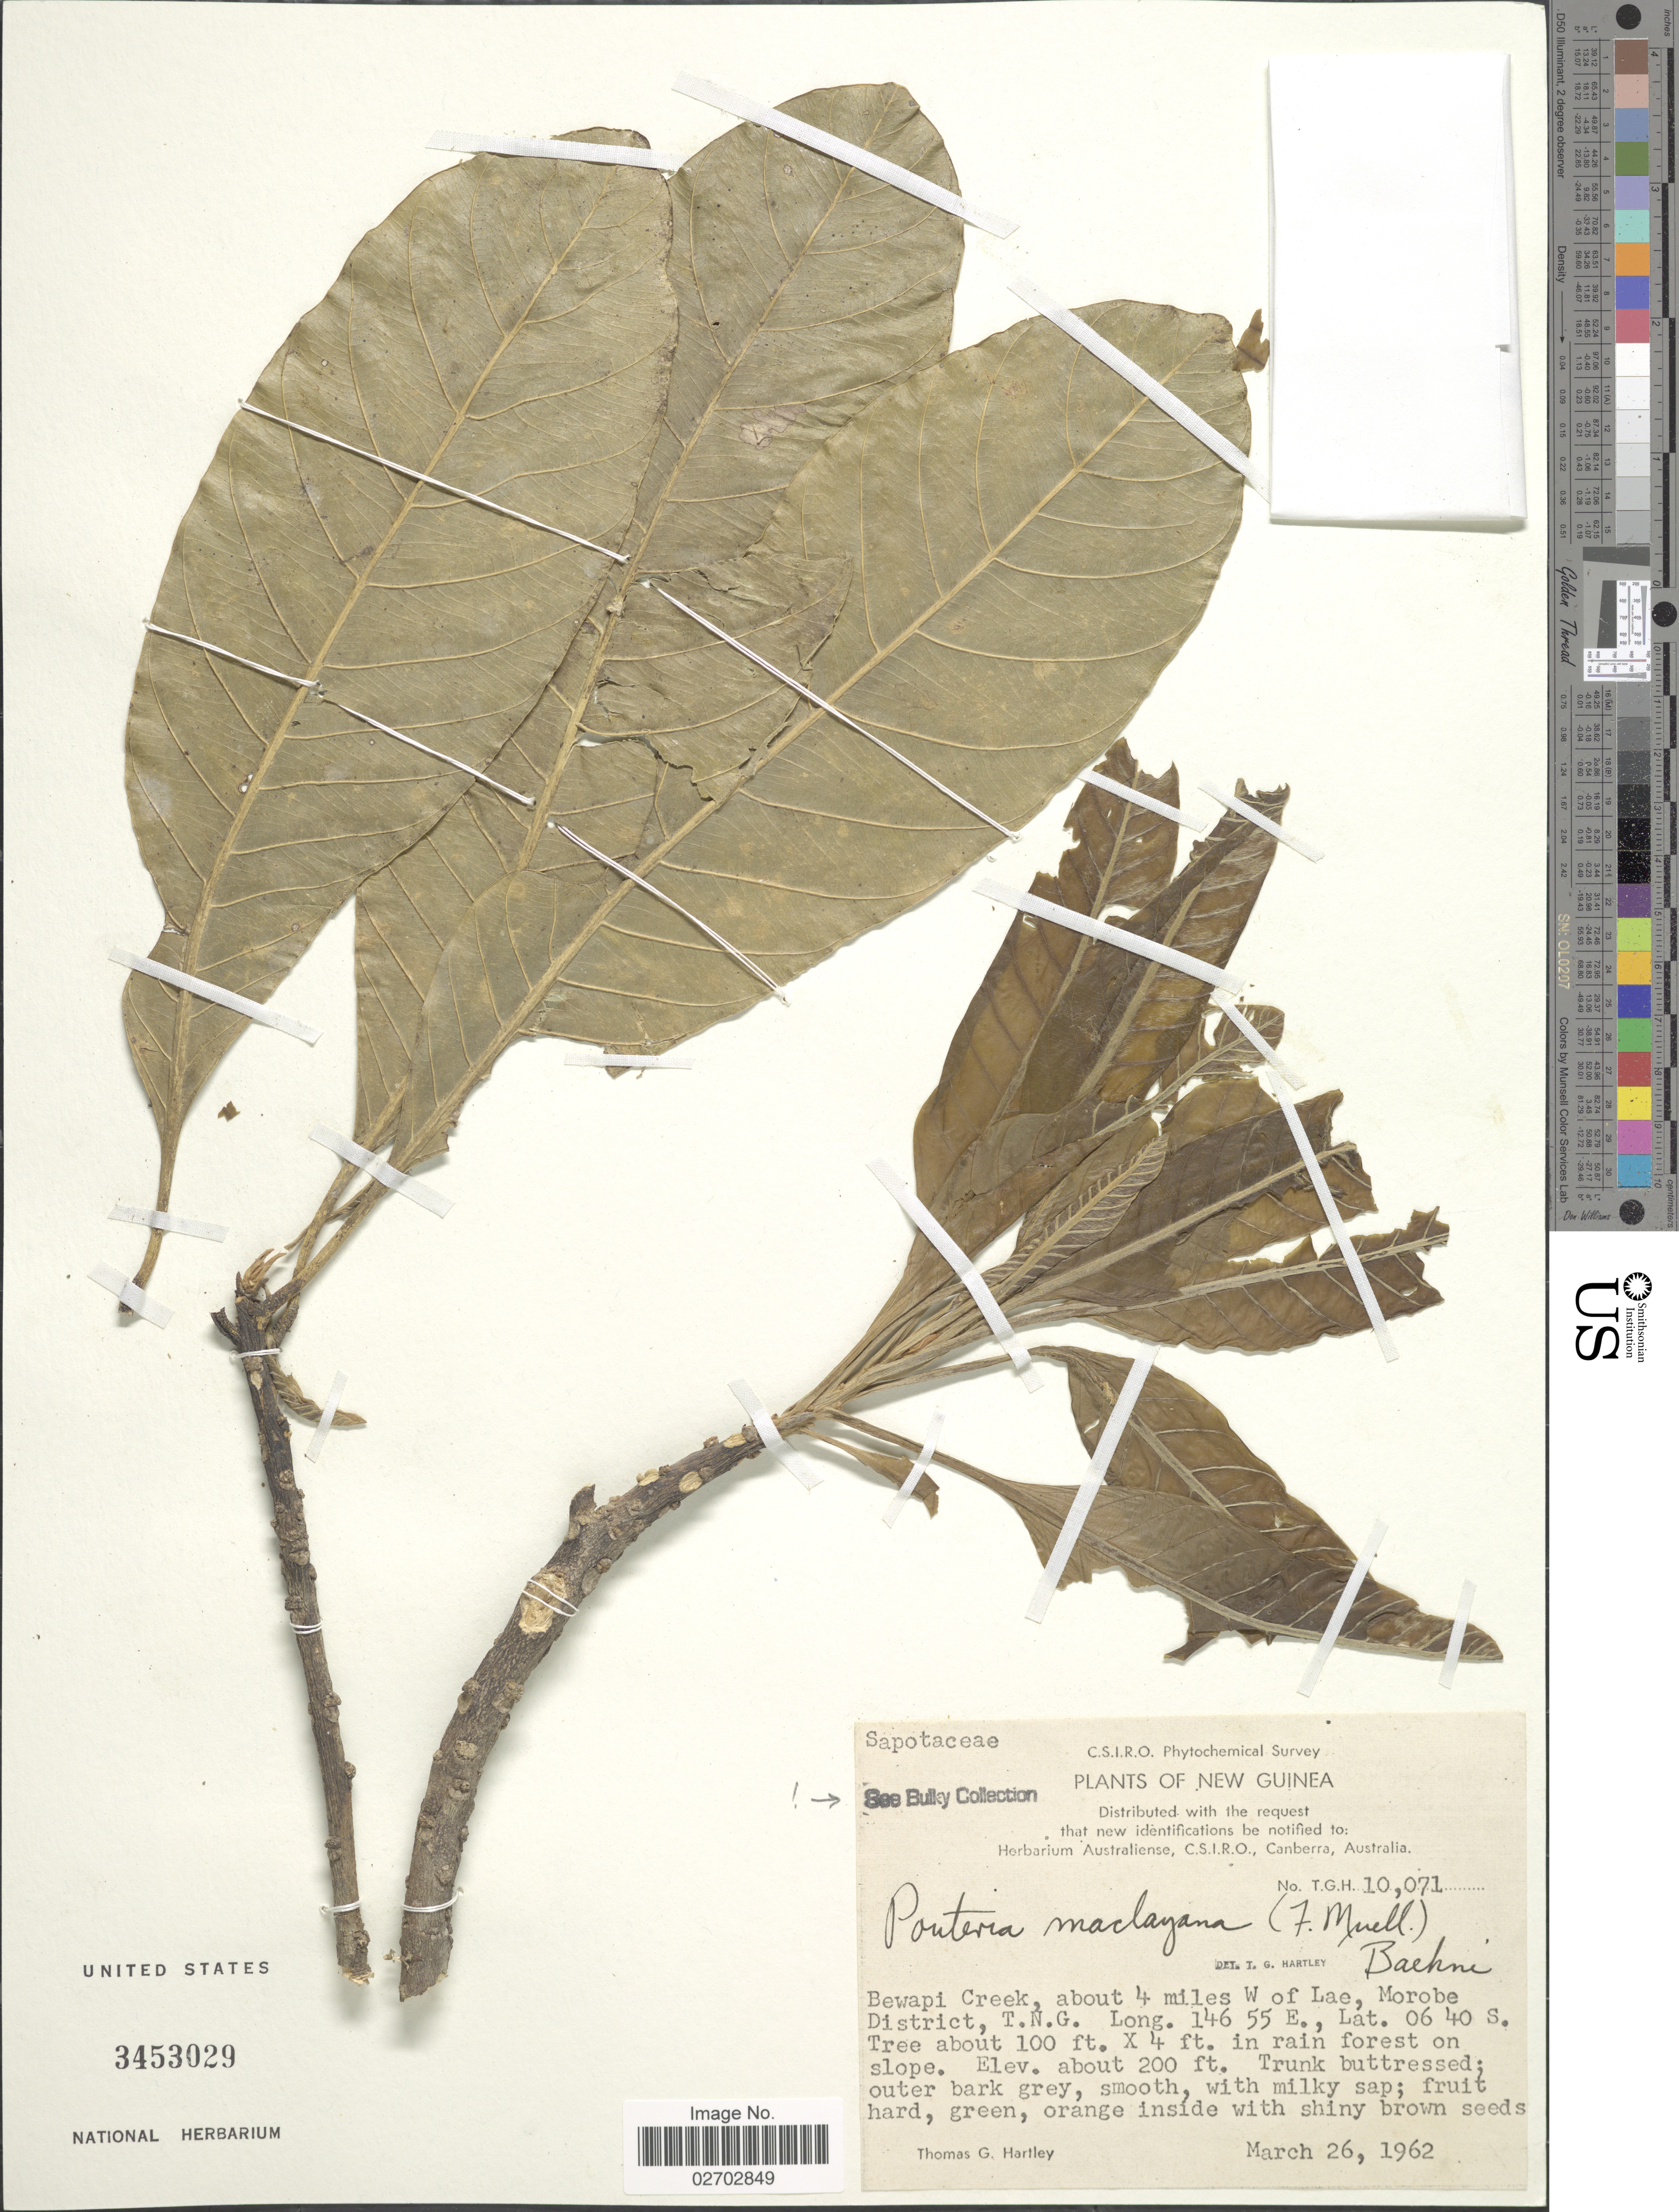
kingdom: Plantae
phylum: Tracheophyta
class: Magnoliopsida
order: Ericales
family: Sapotaceae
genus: Pouteria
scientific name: Pouteria maclayana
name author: (F. Muell.) Baehni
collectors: T. G. Hartley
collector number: T.G.H. 10071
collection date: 1962-03-26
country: Papua New Guinea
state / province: Morobe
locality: New Guinea. Bewapi Creek, about 4 miles W of Lae, T.N.G.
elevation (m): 61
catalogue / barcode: US 3453029